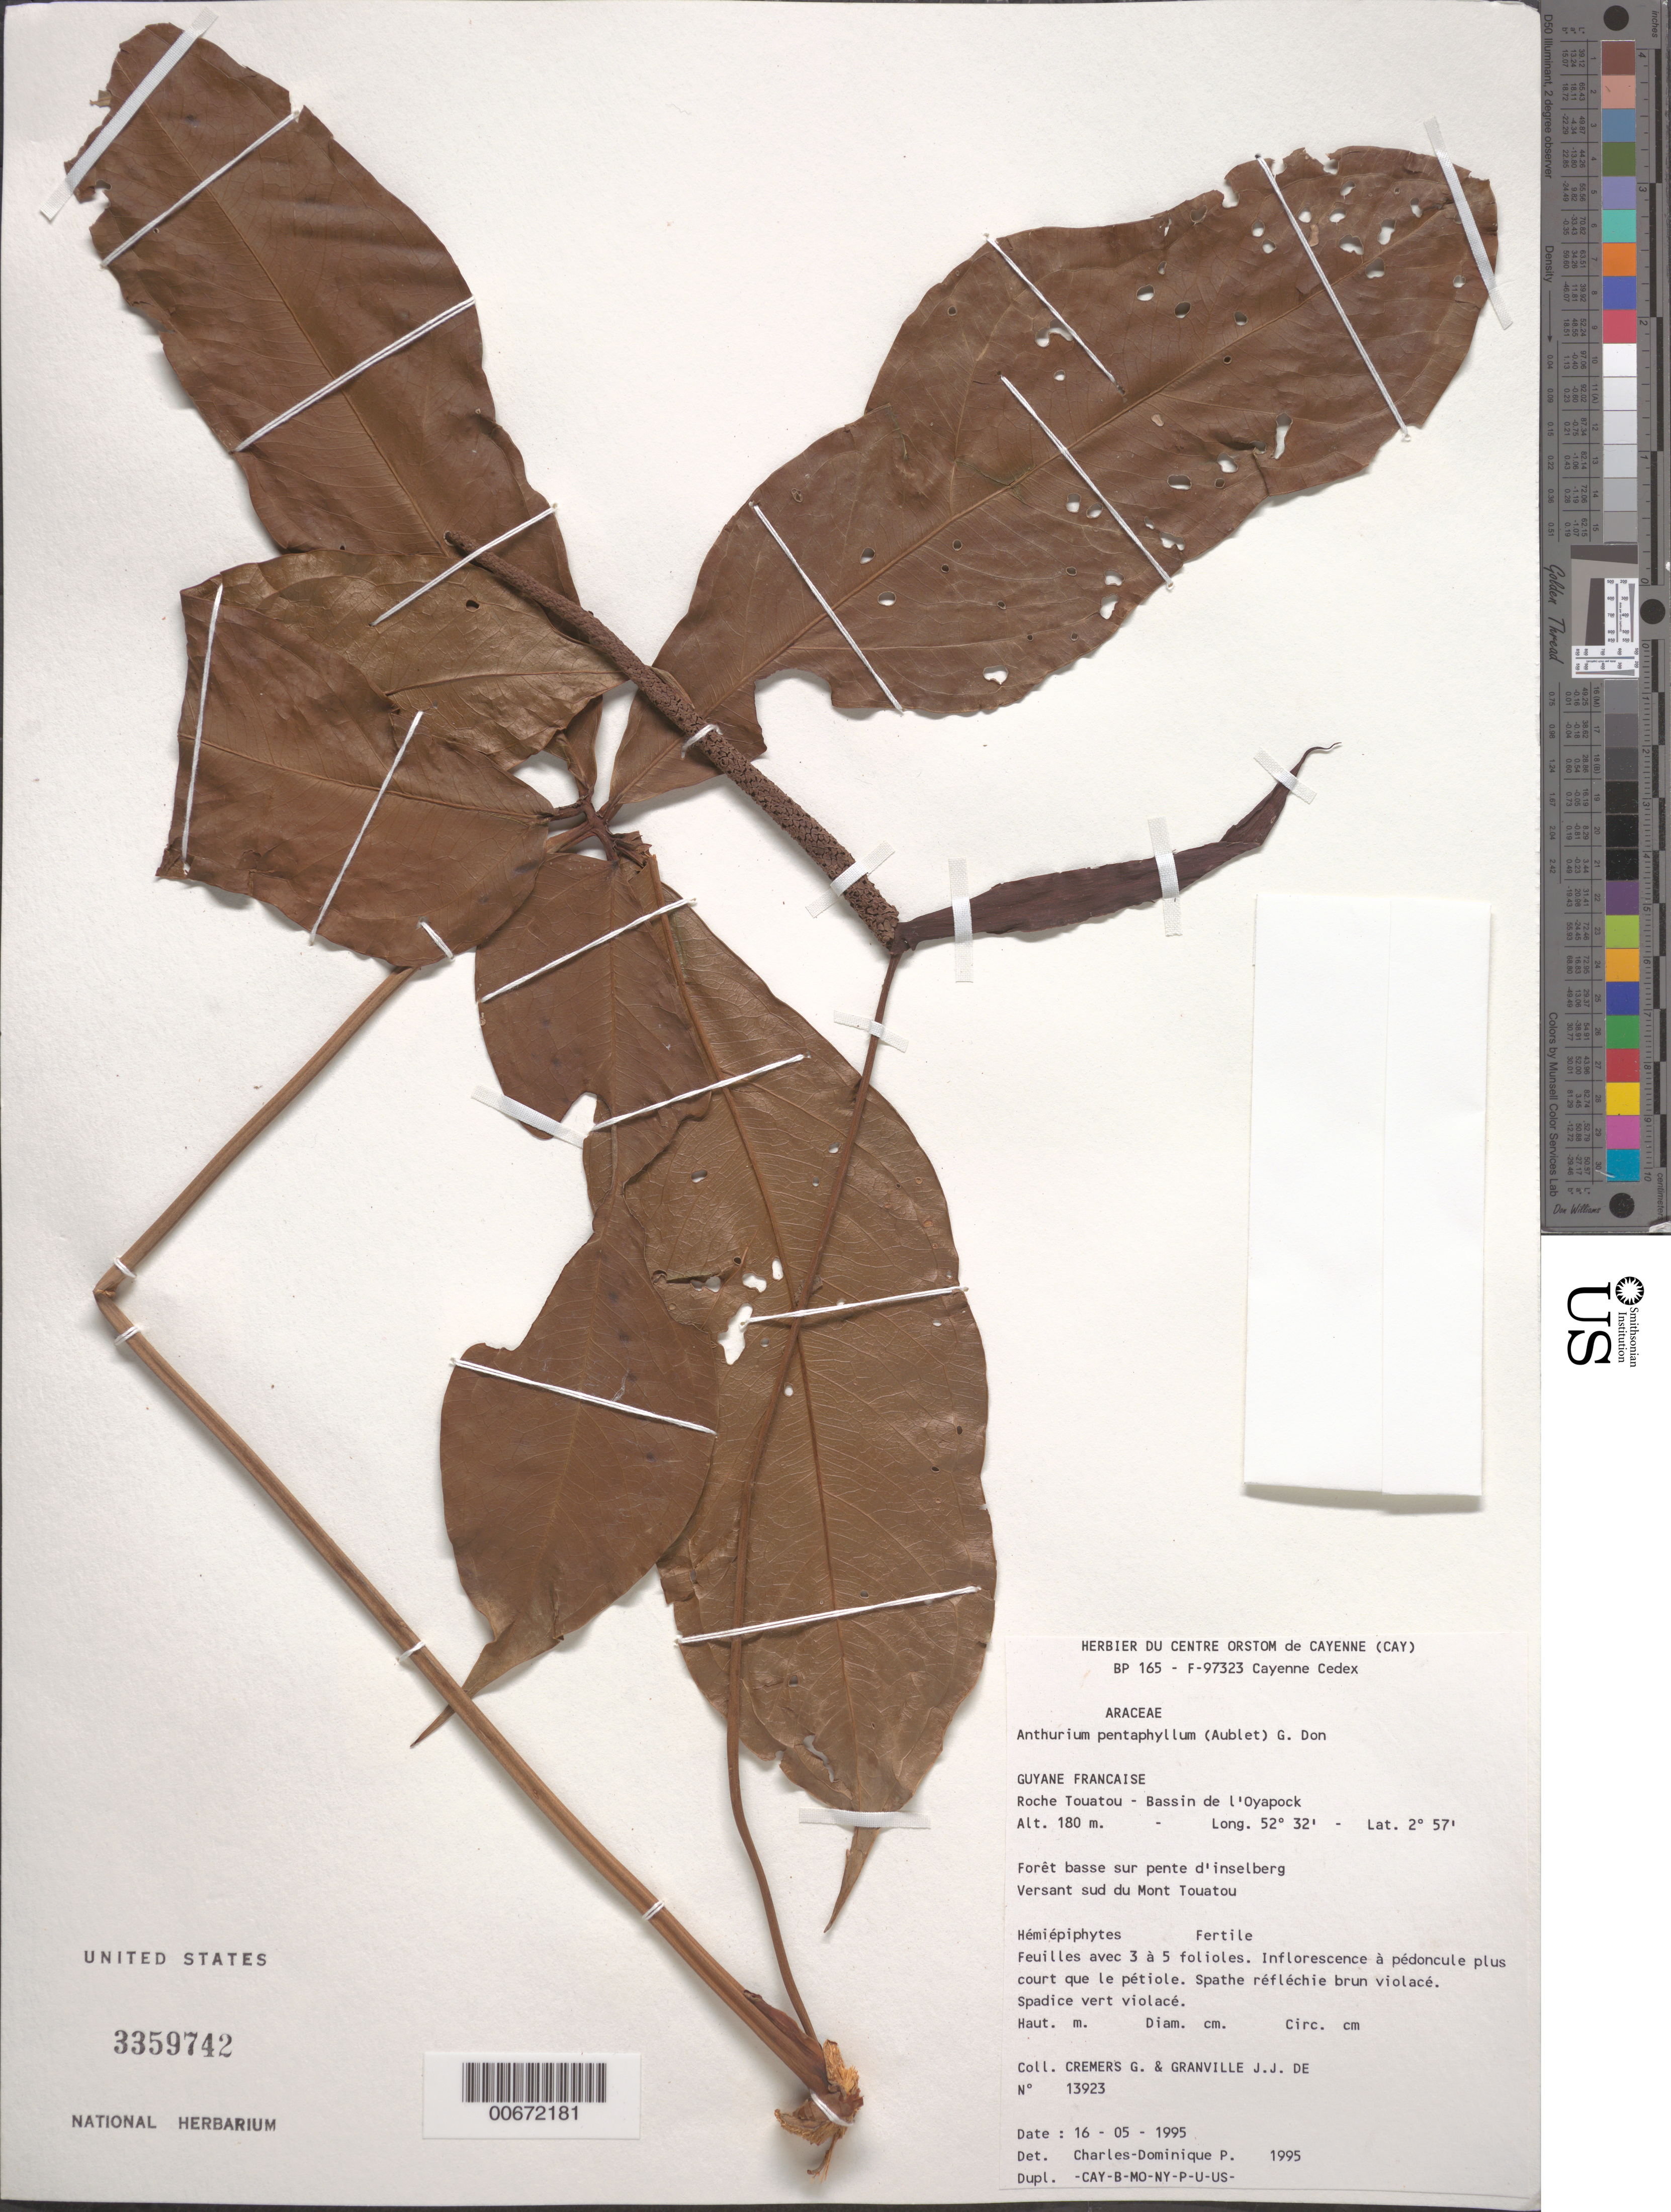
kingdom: Plantae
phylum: Tracheophyta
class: Liliopsida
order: Alismatales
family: Araceae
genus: Anthurium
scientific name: Anthurium pentaphyllum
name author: (Aubl.) G. Don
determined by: Charles-Dominique, P.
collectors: G. Cremers & J.-J. de Granville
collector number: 13923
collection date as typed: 16-May-95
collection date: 1995-05-16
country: French Guiana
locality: Roche Touatou, Bassin de l'Oyapock, versant sud du Mont Touatou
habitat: South slope of Mont Touatou; base forest on slope of inselberg;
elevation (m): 180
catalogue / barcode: US 3359742